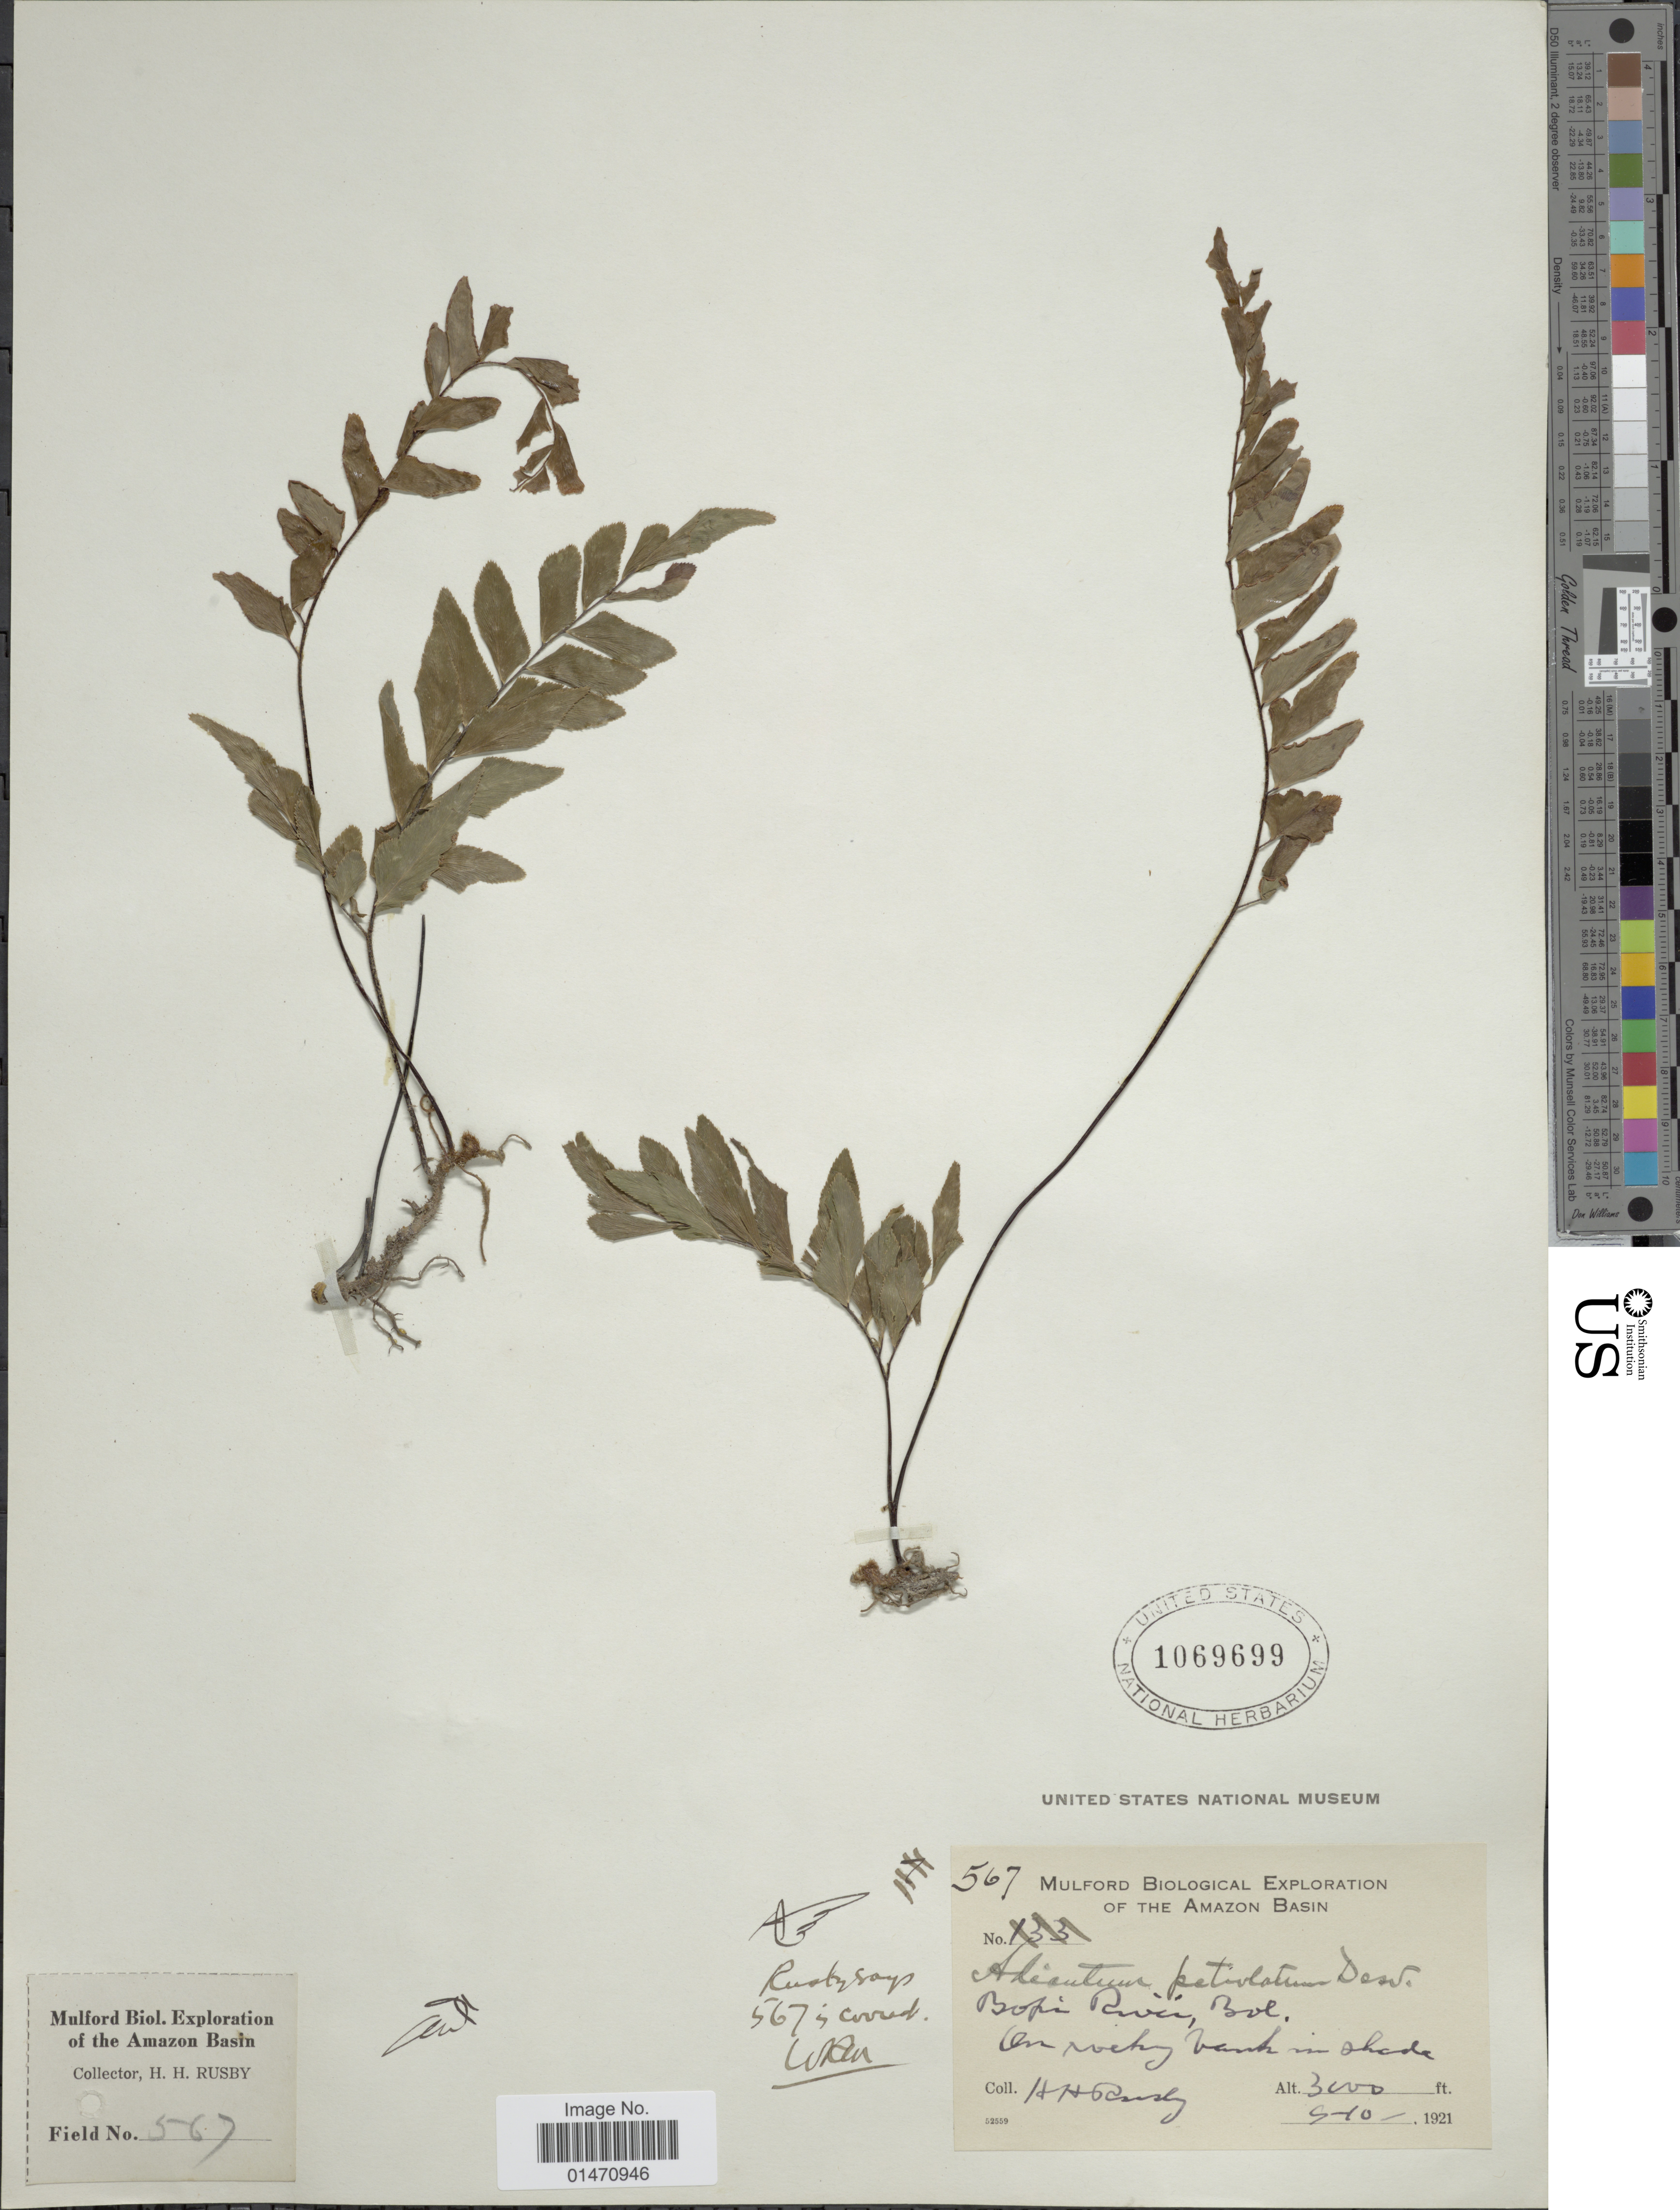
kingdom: Plantae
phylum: Tracheophyta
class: Polypodiopsida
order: Polypodiales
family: Pteridaceae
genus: Adiantum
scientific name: Adiantum petiolatum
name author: Desv.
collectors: H. H. Rusby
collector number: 567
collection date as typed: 9-10-1921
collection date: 1921-09-10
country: Bolivia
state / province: La Paz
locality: Bopi River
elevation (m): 914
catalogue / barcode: US 1069699